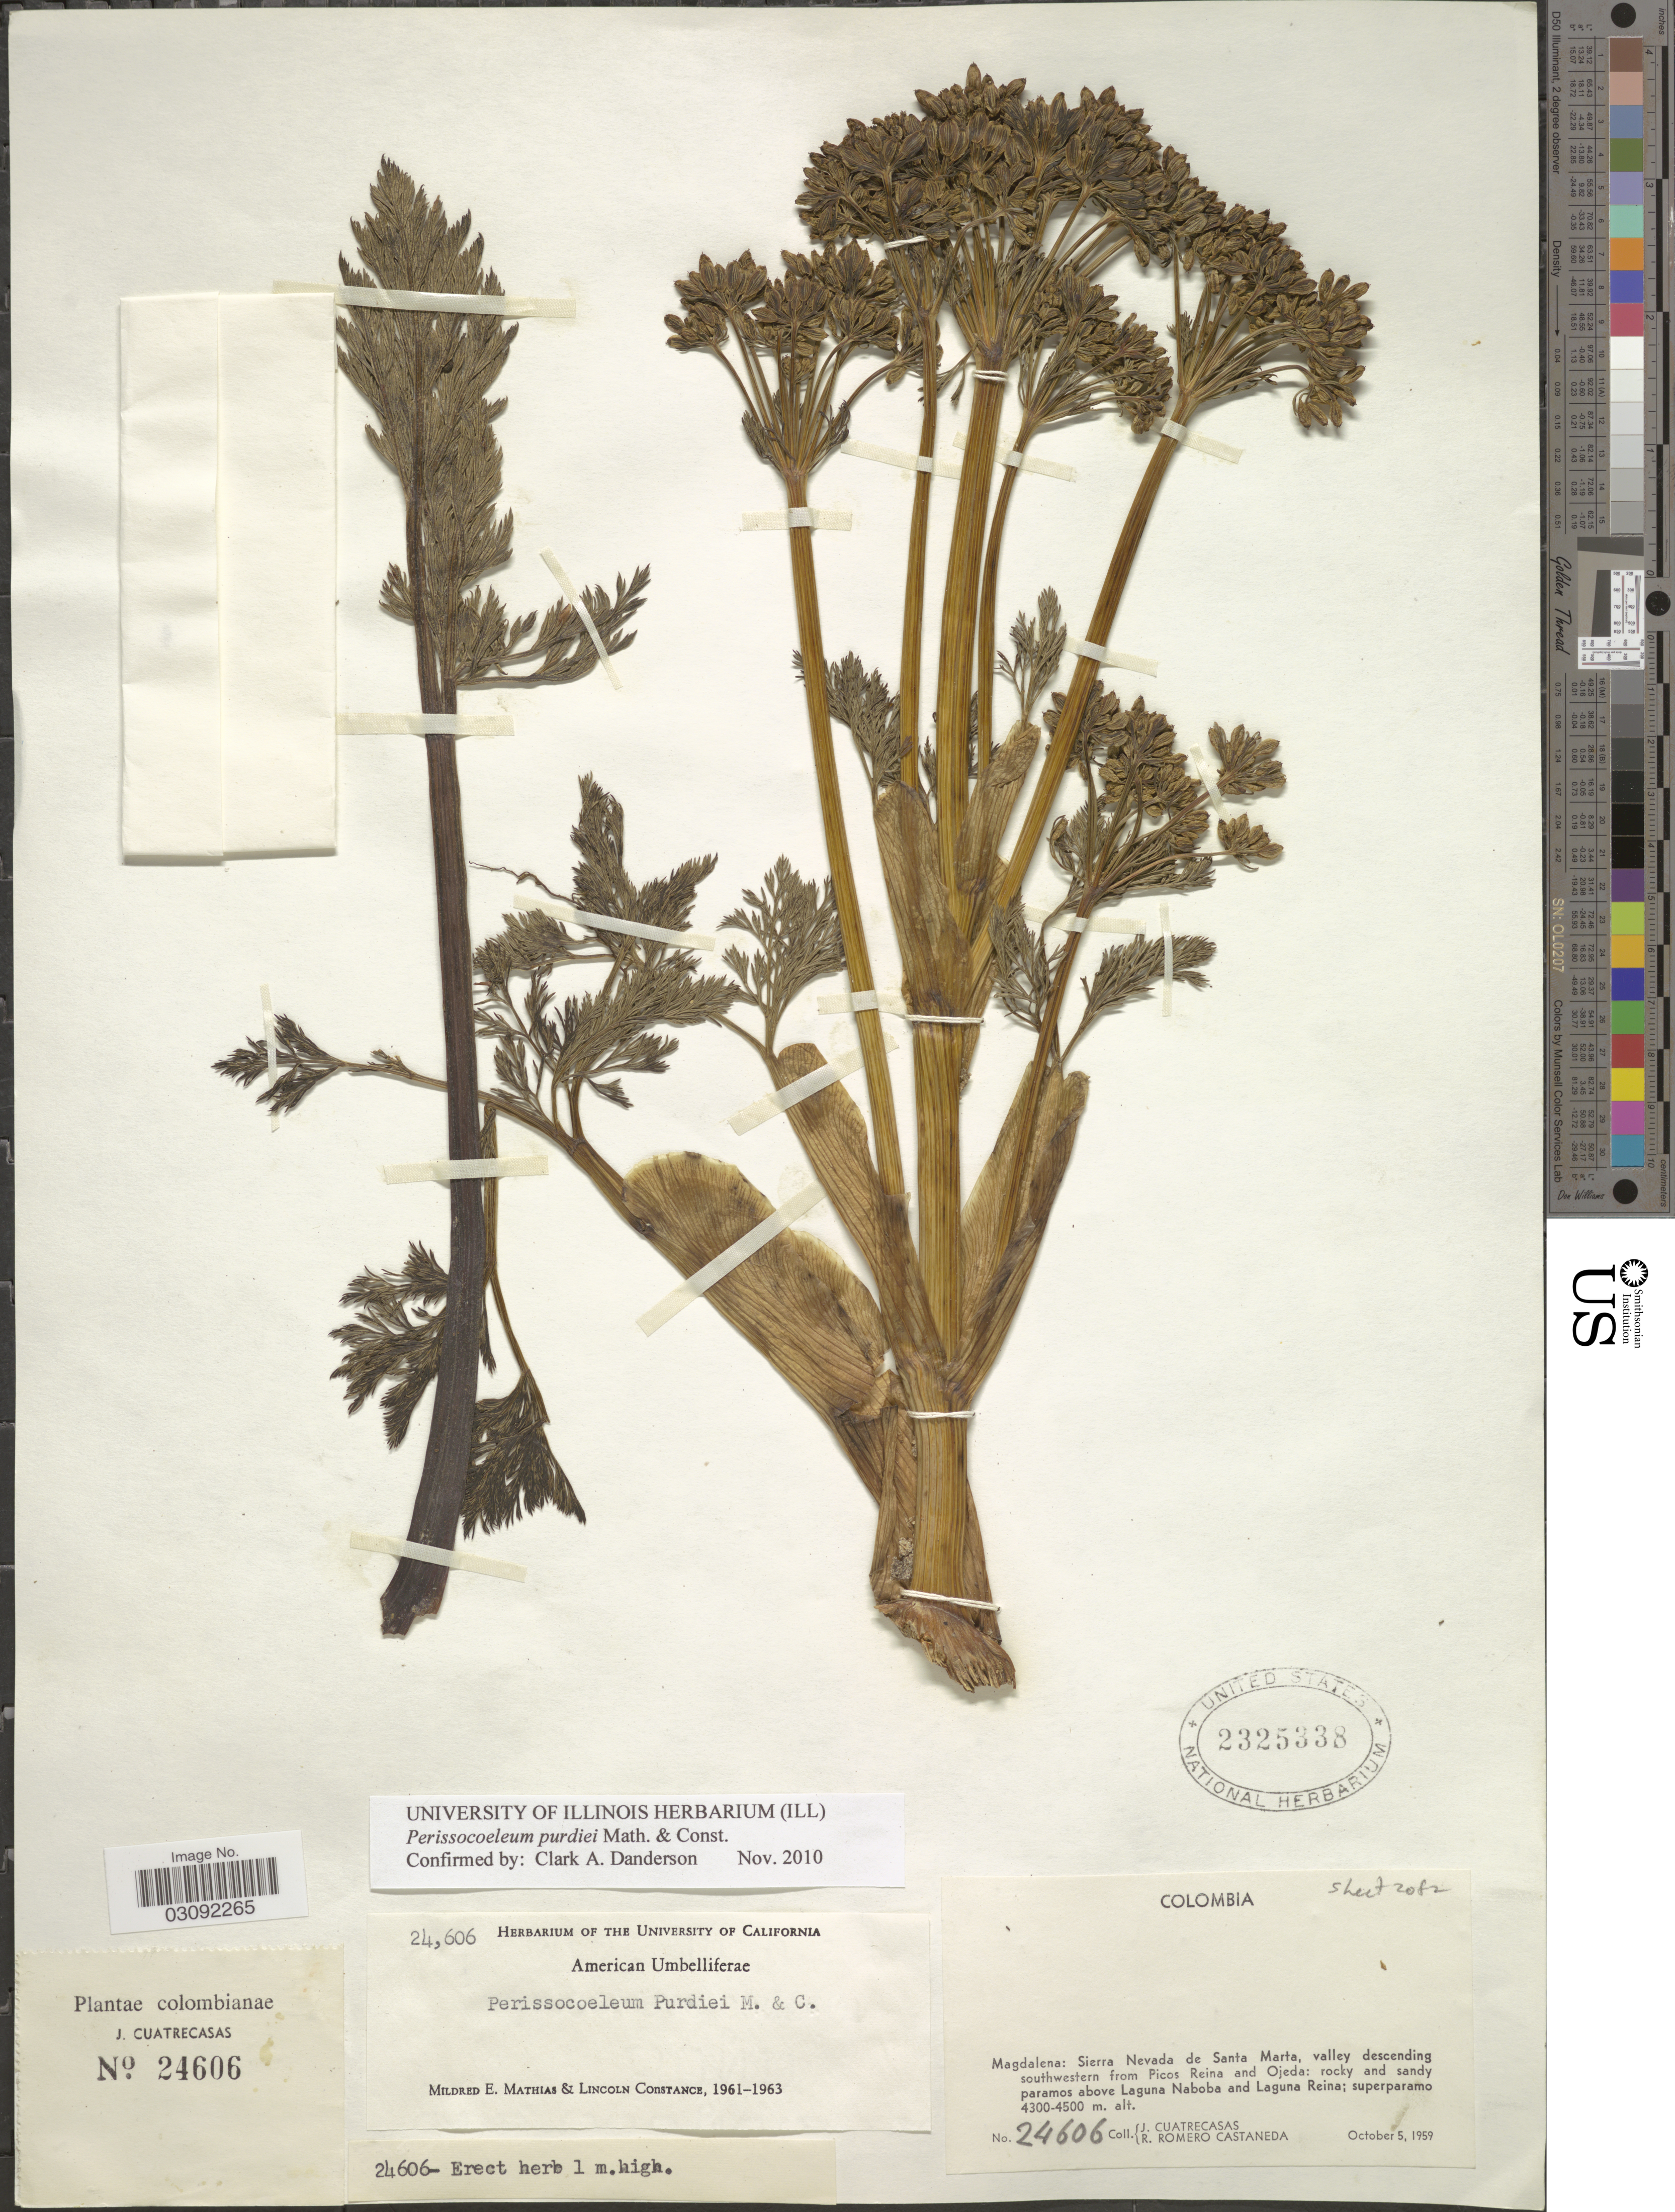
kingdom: Plantae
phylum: Tracheophyta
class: Magnoliopsida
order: Apiales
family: Apiaceae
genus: Perissocoeleum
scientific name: Perissocoeleum purdiei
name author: Mathias & Constance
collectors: J. Cuatrecasas & R. Romero Castañeda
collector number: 24606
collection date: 1959-10-05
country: Colombia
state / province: Magdalena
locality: Sierra Nevada de Santa Marta, valley descending southwestern from Picos Reina and Ojeda: rocky and sandy paramos above Laguna Naboba and Laguna Reina.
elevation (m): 4300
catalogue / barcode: US 2325338